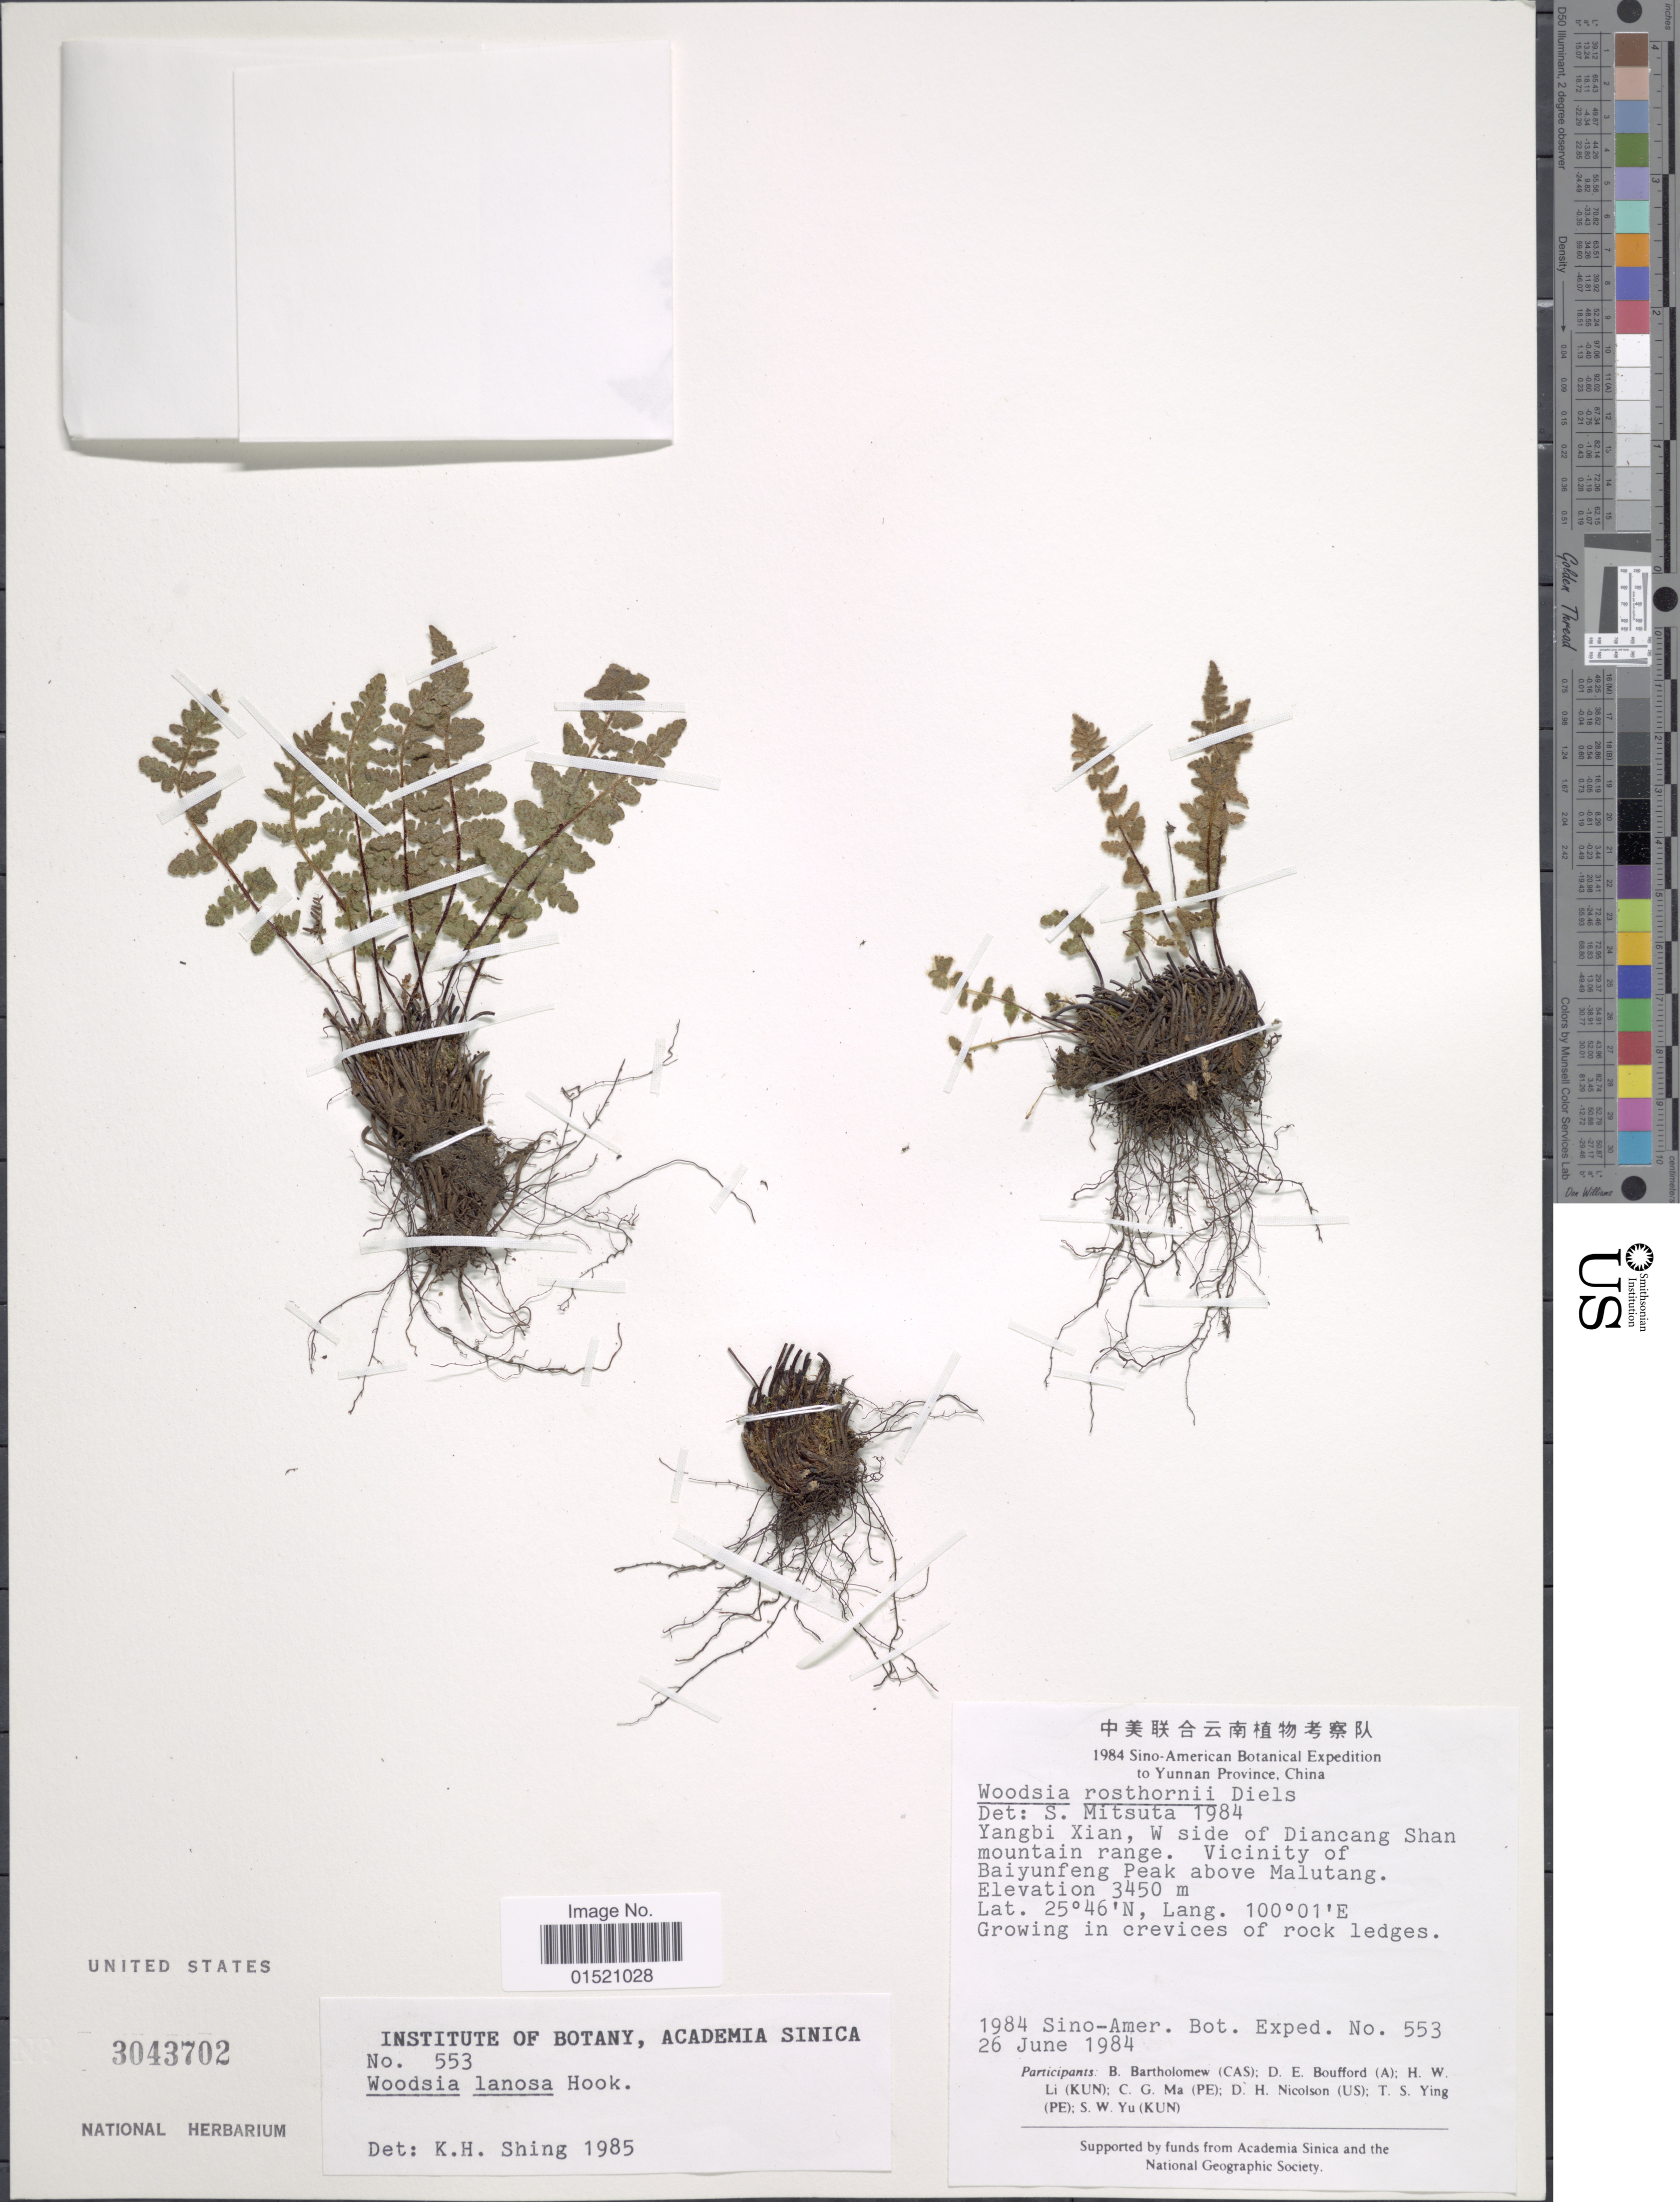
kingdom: Plantae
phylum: Tracheophyta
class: Polypodiopsida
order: Polypodiales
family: Woodsiaceae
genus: Woodsia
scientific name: Woodsia andersonii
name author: (Bedd.) Christ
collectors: Sino-Amer. Bot. Exped. 1984, B. Bartholomew, D. E. Boufford, H. W. Li & et al.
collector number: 553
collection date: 1984-06-26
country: China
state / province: Yunnan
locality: Yanbu Xian, W side of Diancang Shan mountain range. Vicinity of Baiyunfeng Peak above Malutang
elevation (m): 3450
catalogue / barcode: US 3043702